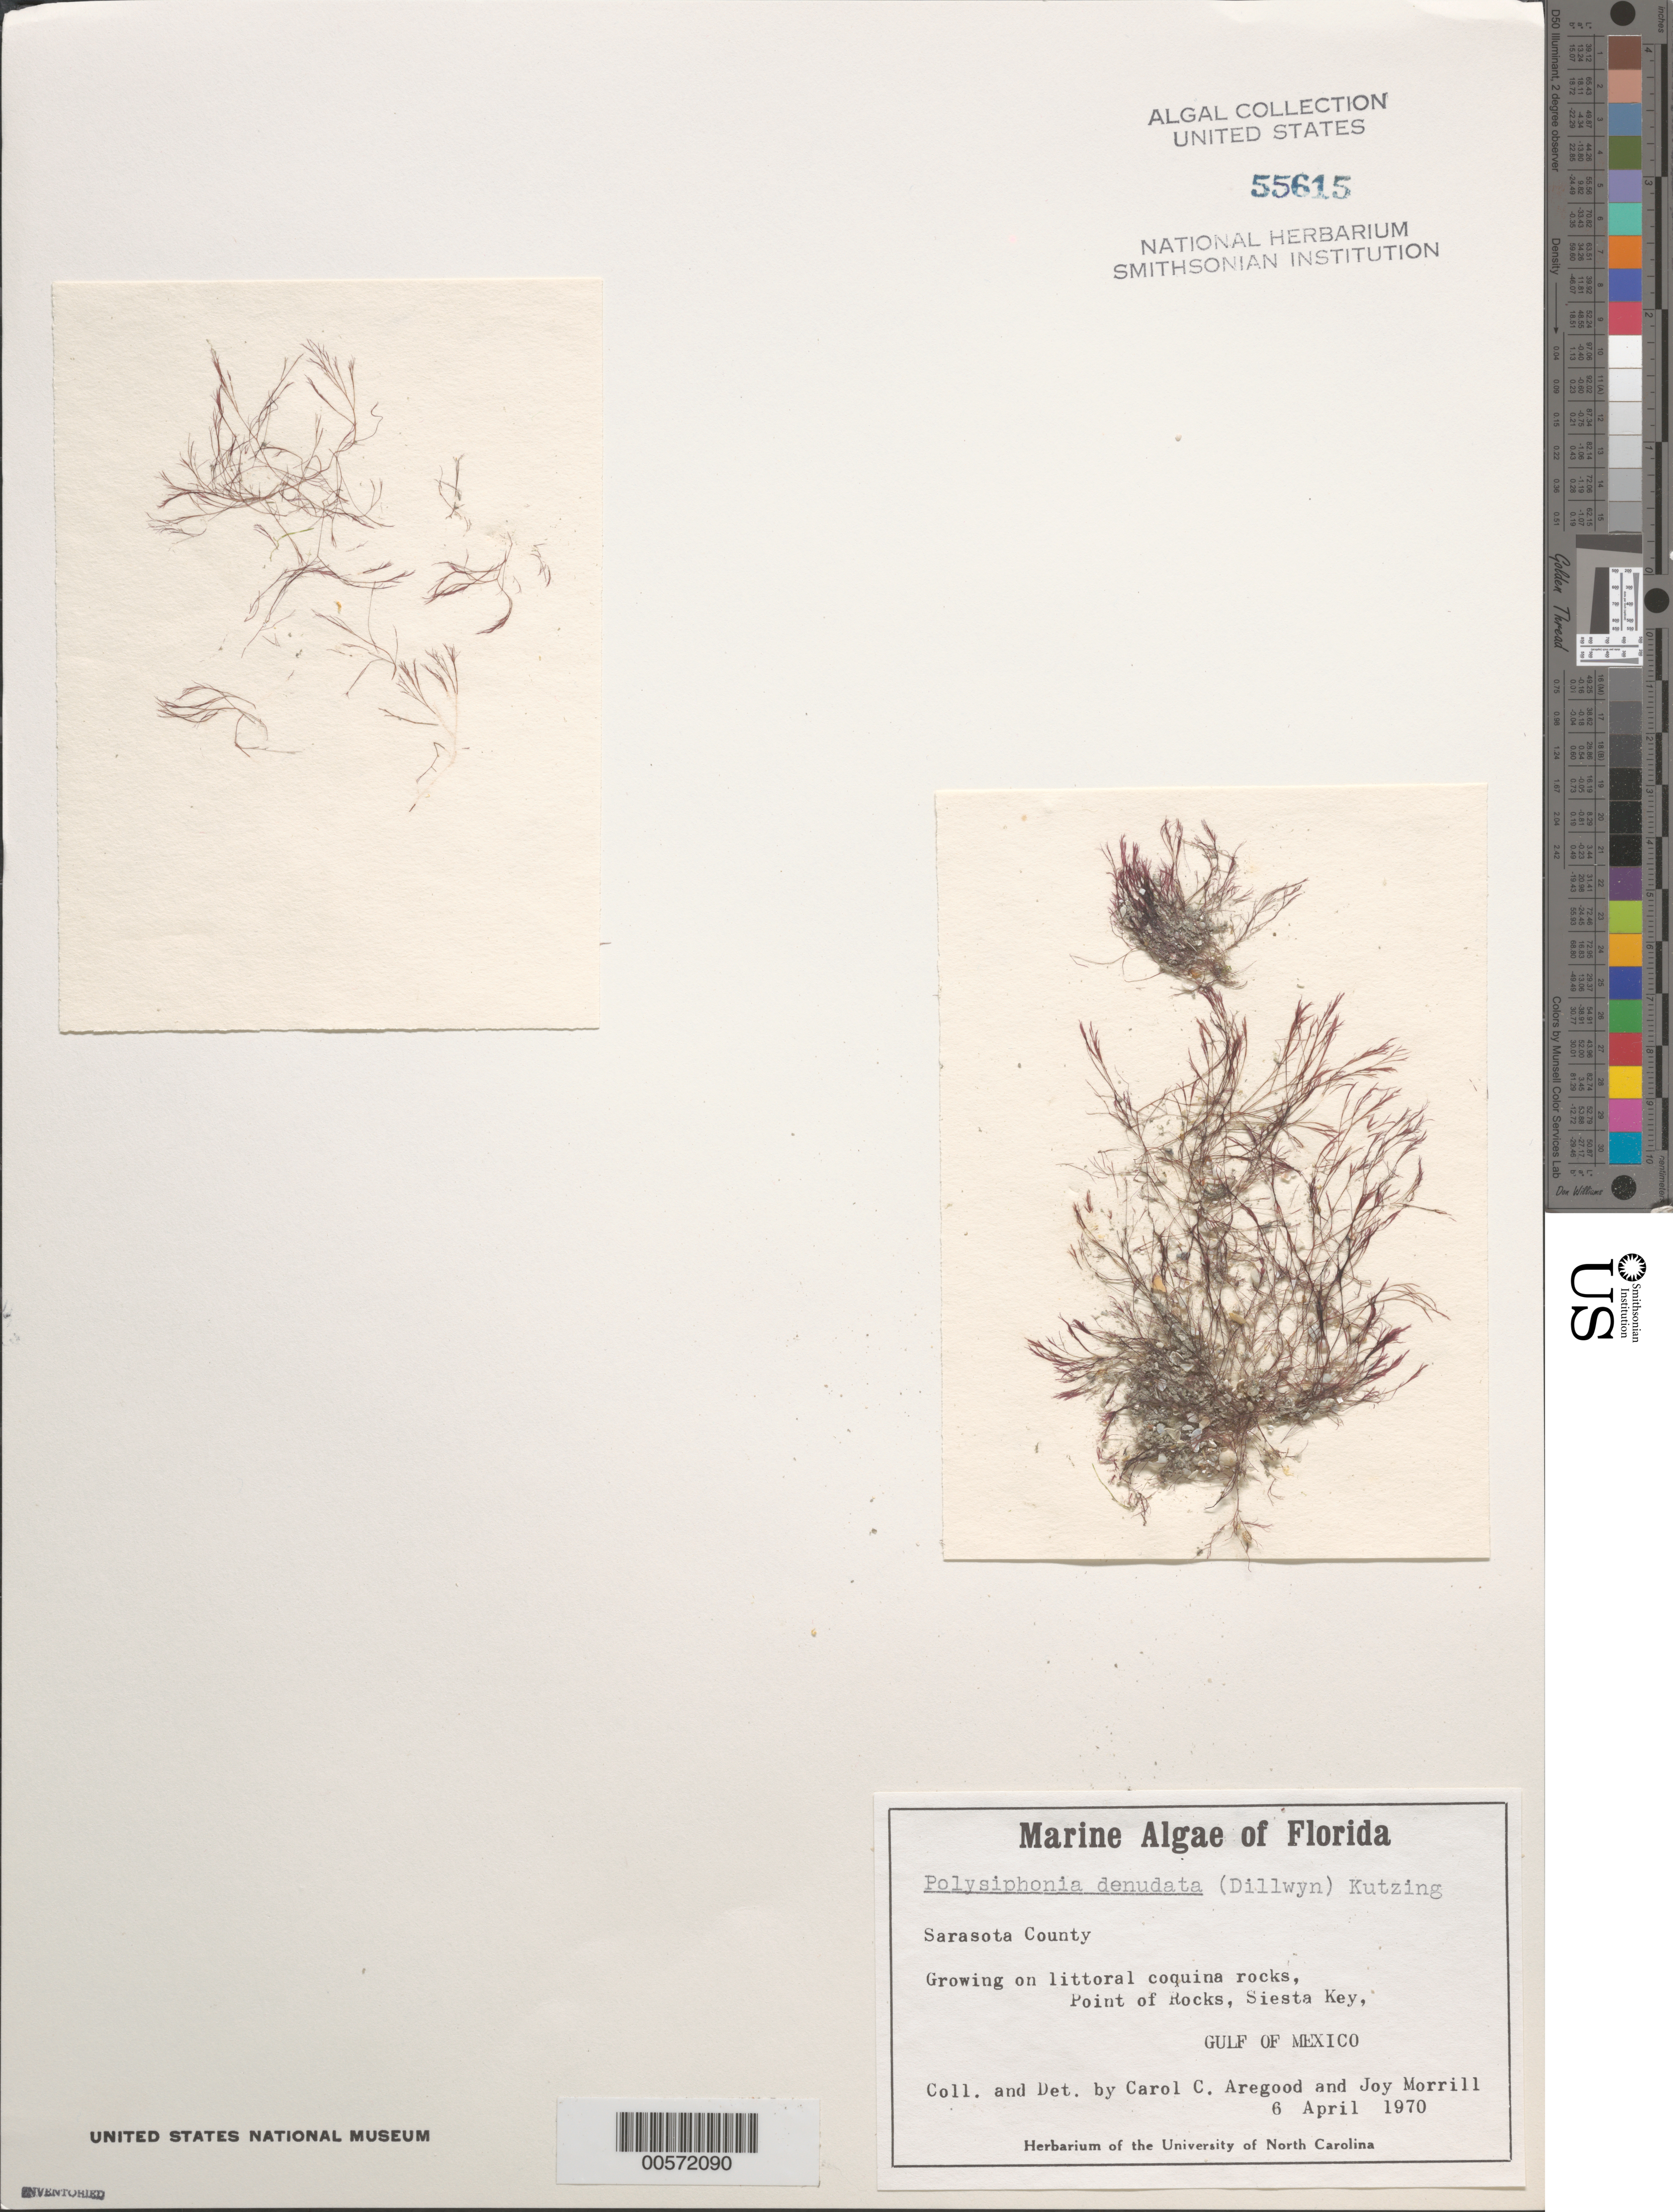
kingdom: Plantae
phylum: Rhodophyta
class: Florideophyceae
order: Ceramiales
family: Rhodomelaceae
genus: Carradoriella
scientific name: Carradoriella denudata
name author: (Dillwyn) Savoie & G.W. Saunders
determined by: Algae name updating Project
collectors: C. Aregood & J. Morrill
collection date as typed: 06 Apr 1970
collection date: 1970-04-06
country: United States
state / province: Florida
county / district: Sarasota County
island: Siesta Key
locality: Point of Rocks, Gulf of Mexico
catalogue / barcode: US 55615